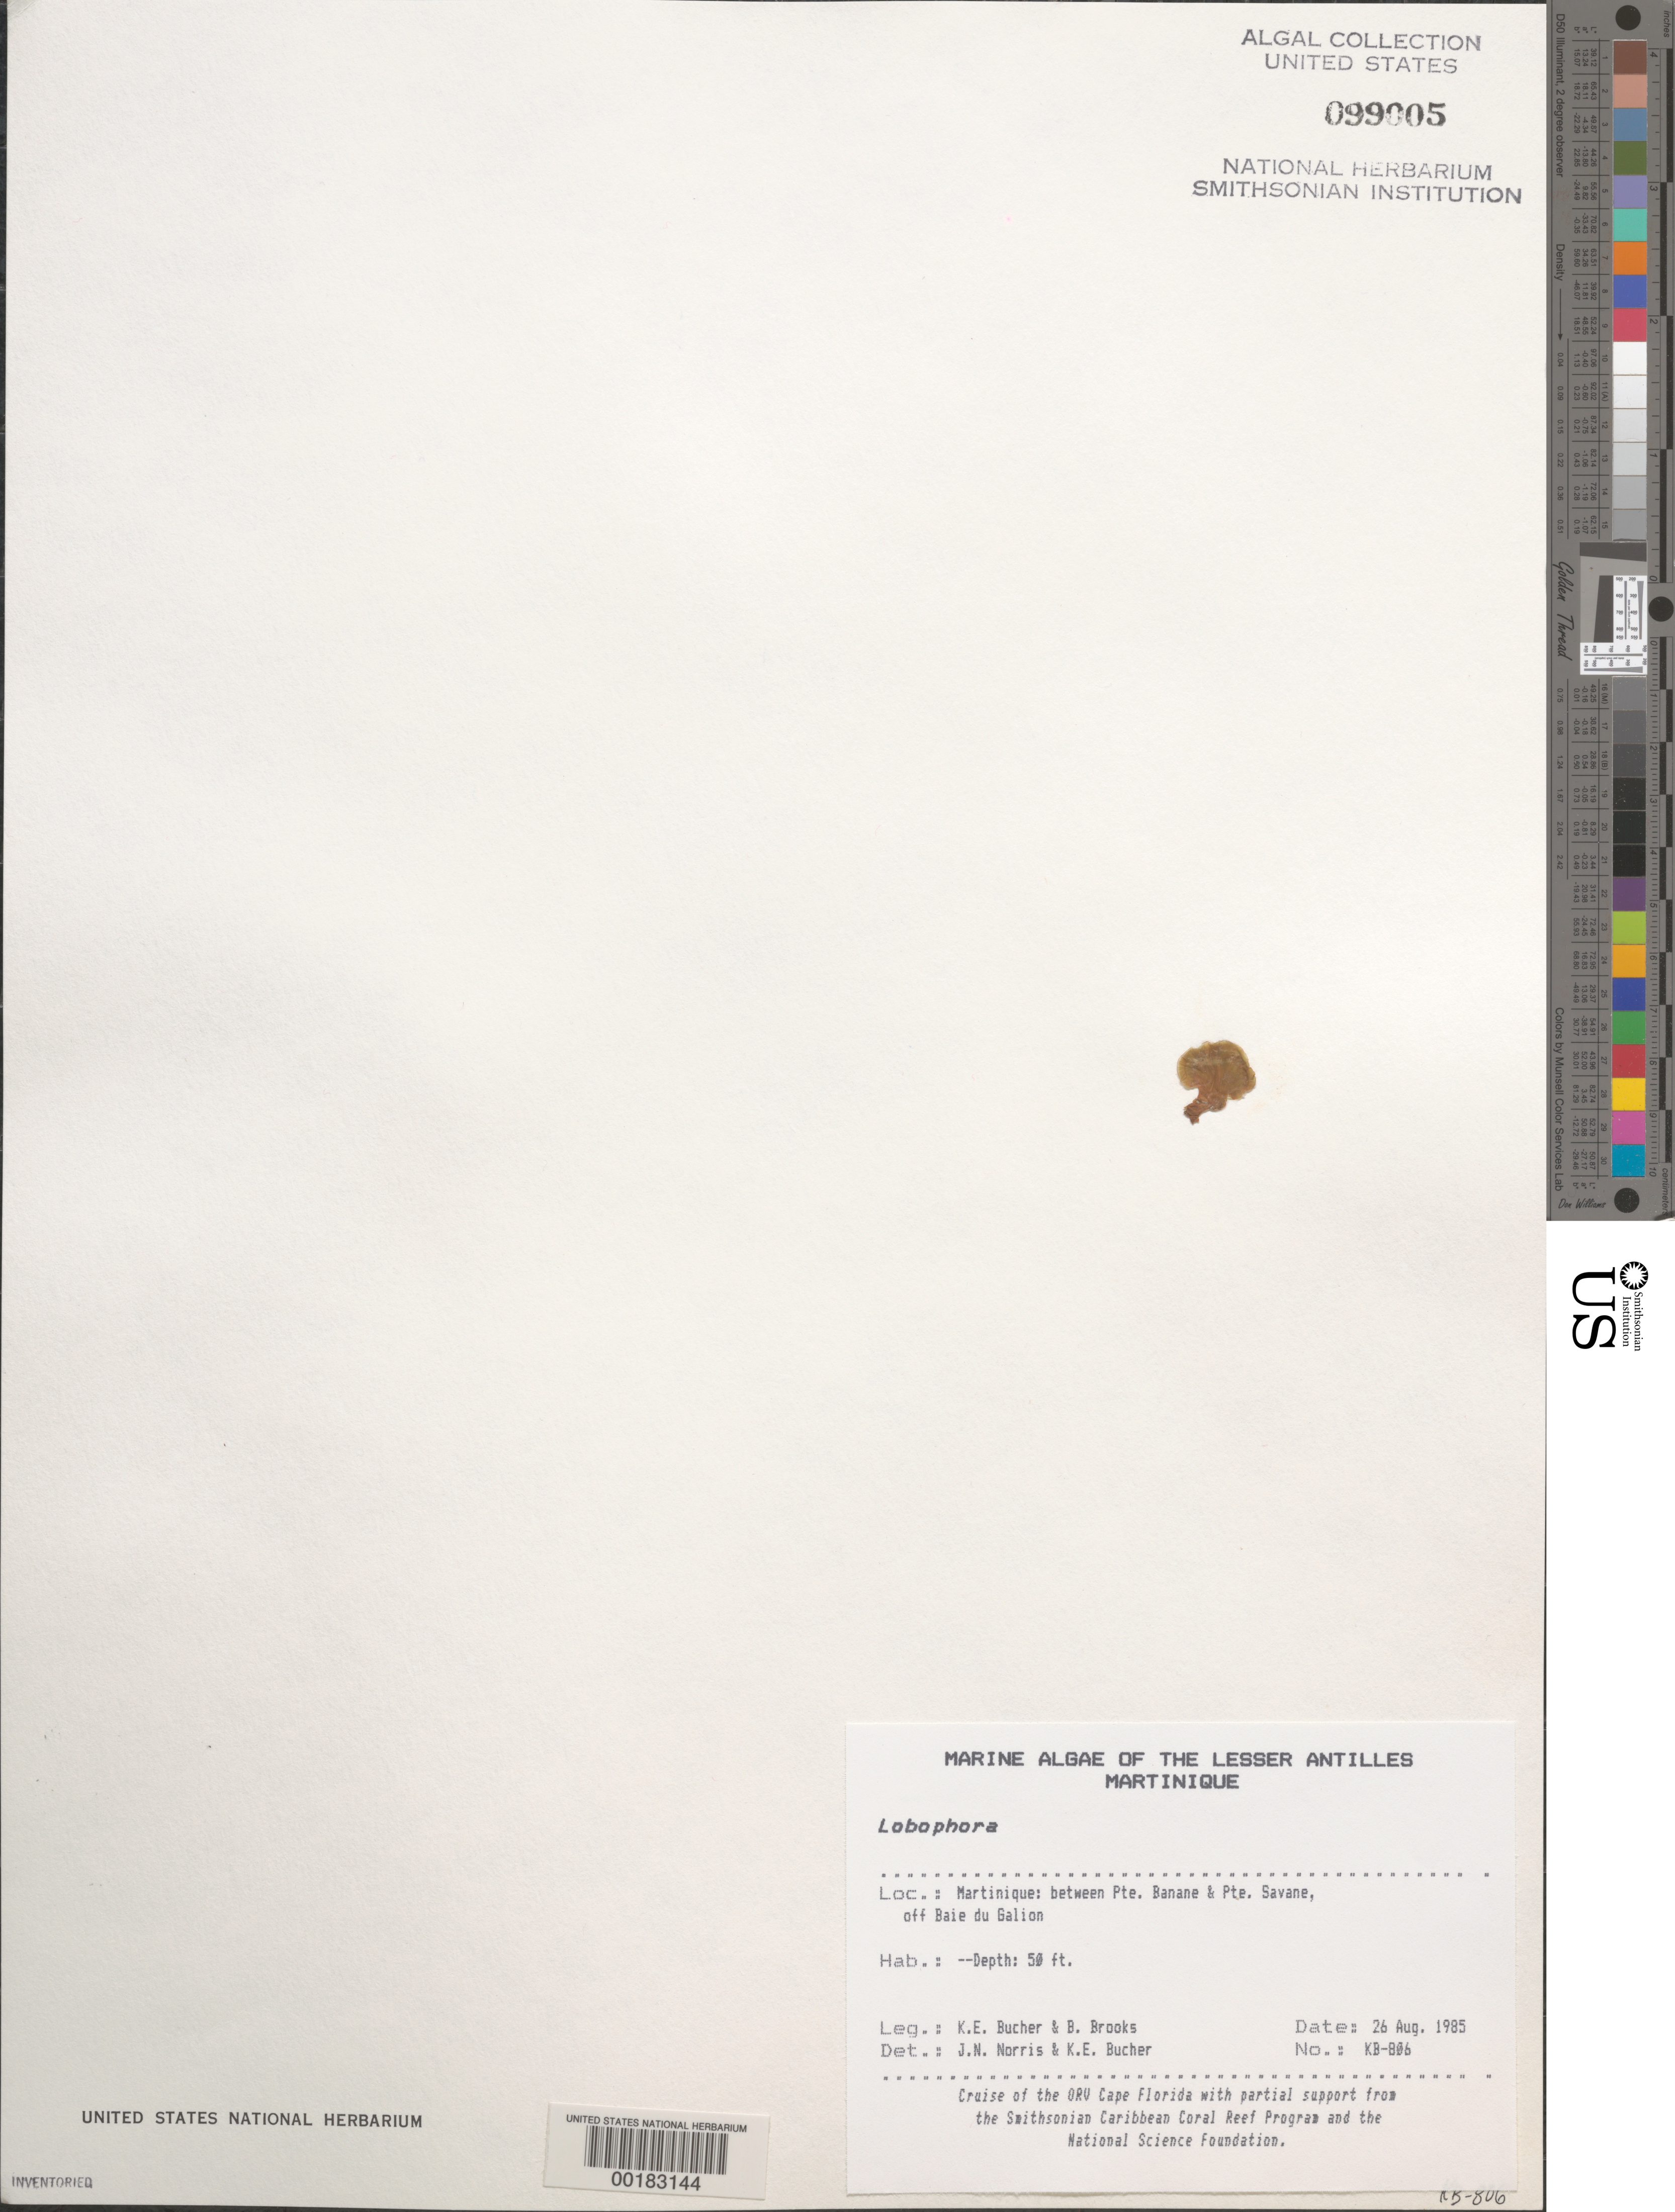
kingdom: Chromista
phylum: Ochrophyta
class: Phaeophyceae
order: Dictyotales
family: Dictyotaceae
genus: Lobophora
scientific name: Lobophora sp.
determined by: Norris, J. N.; Bucher, K. E.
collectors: K. E. Bucher & B. Brooks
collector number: Kb-806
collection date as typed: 26 Aug 1985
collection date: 1985-08-26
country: Martinique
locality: Between Pointe Banane and Pointe Savane, off Baie du Galion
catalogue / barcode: US 99005